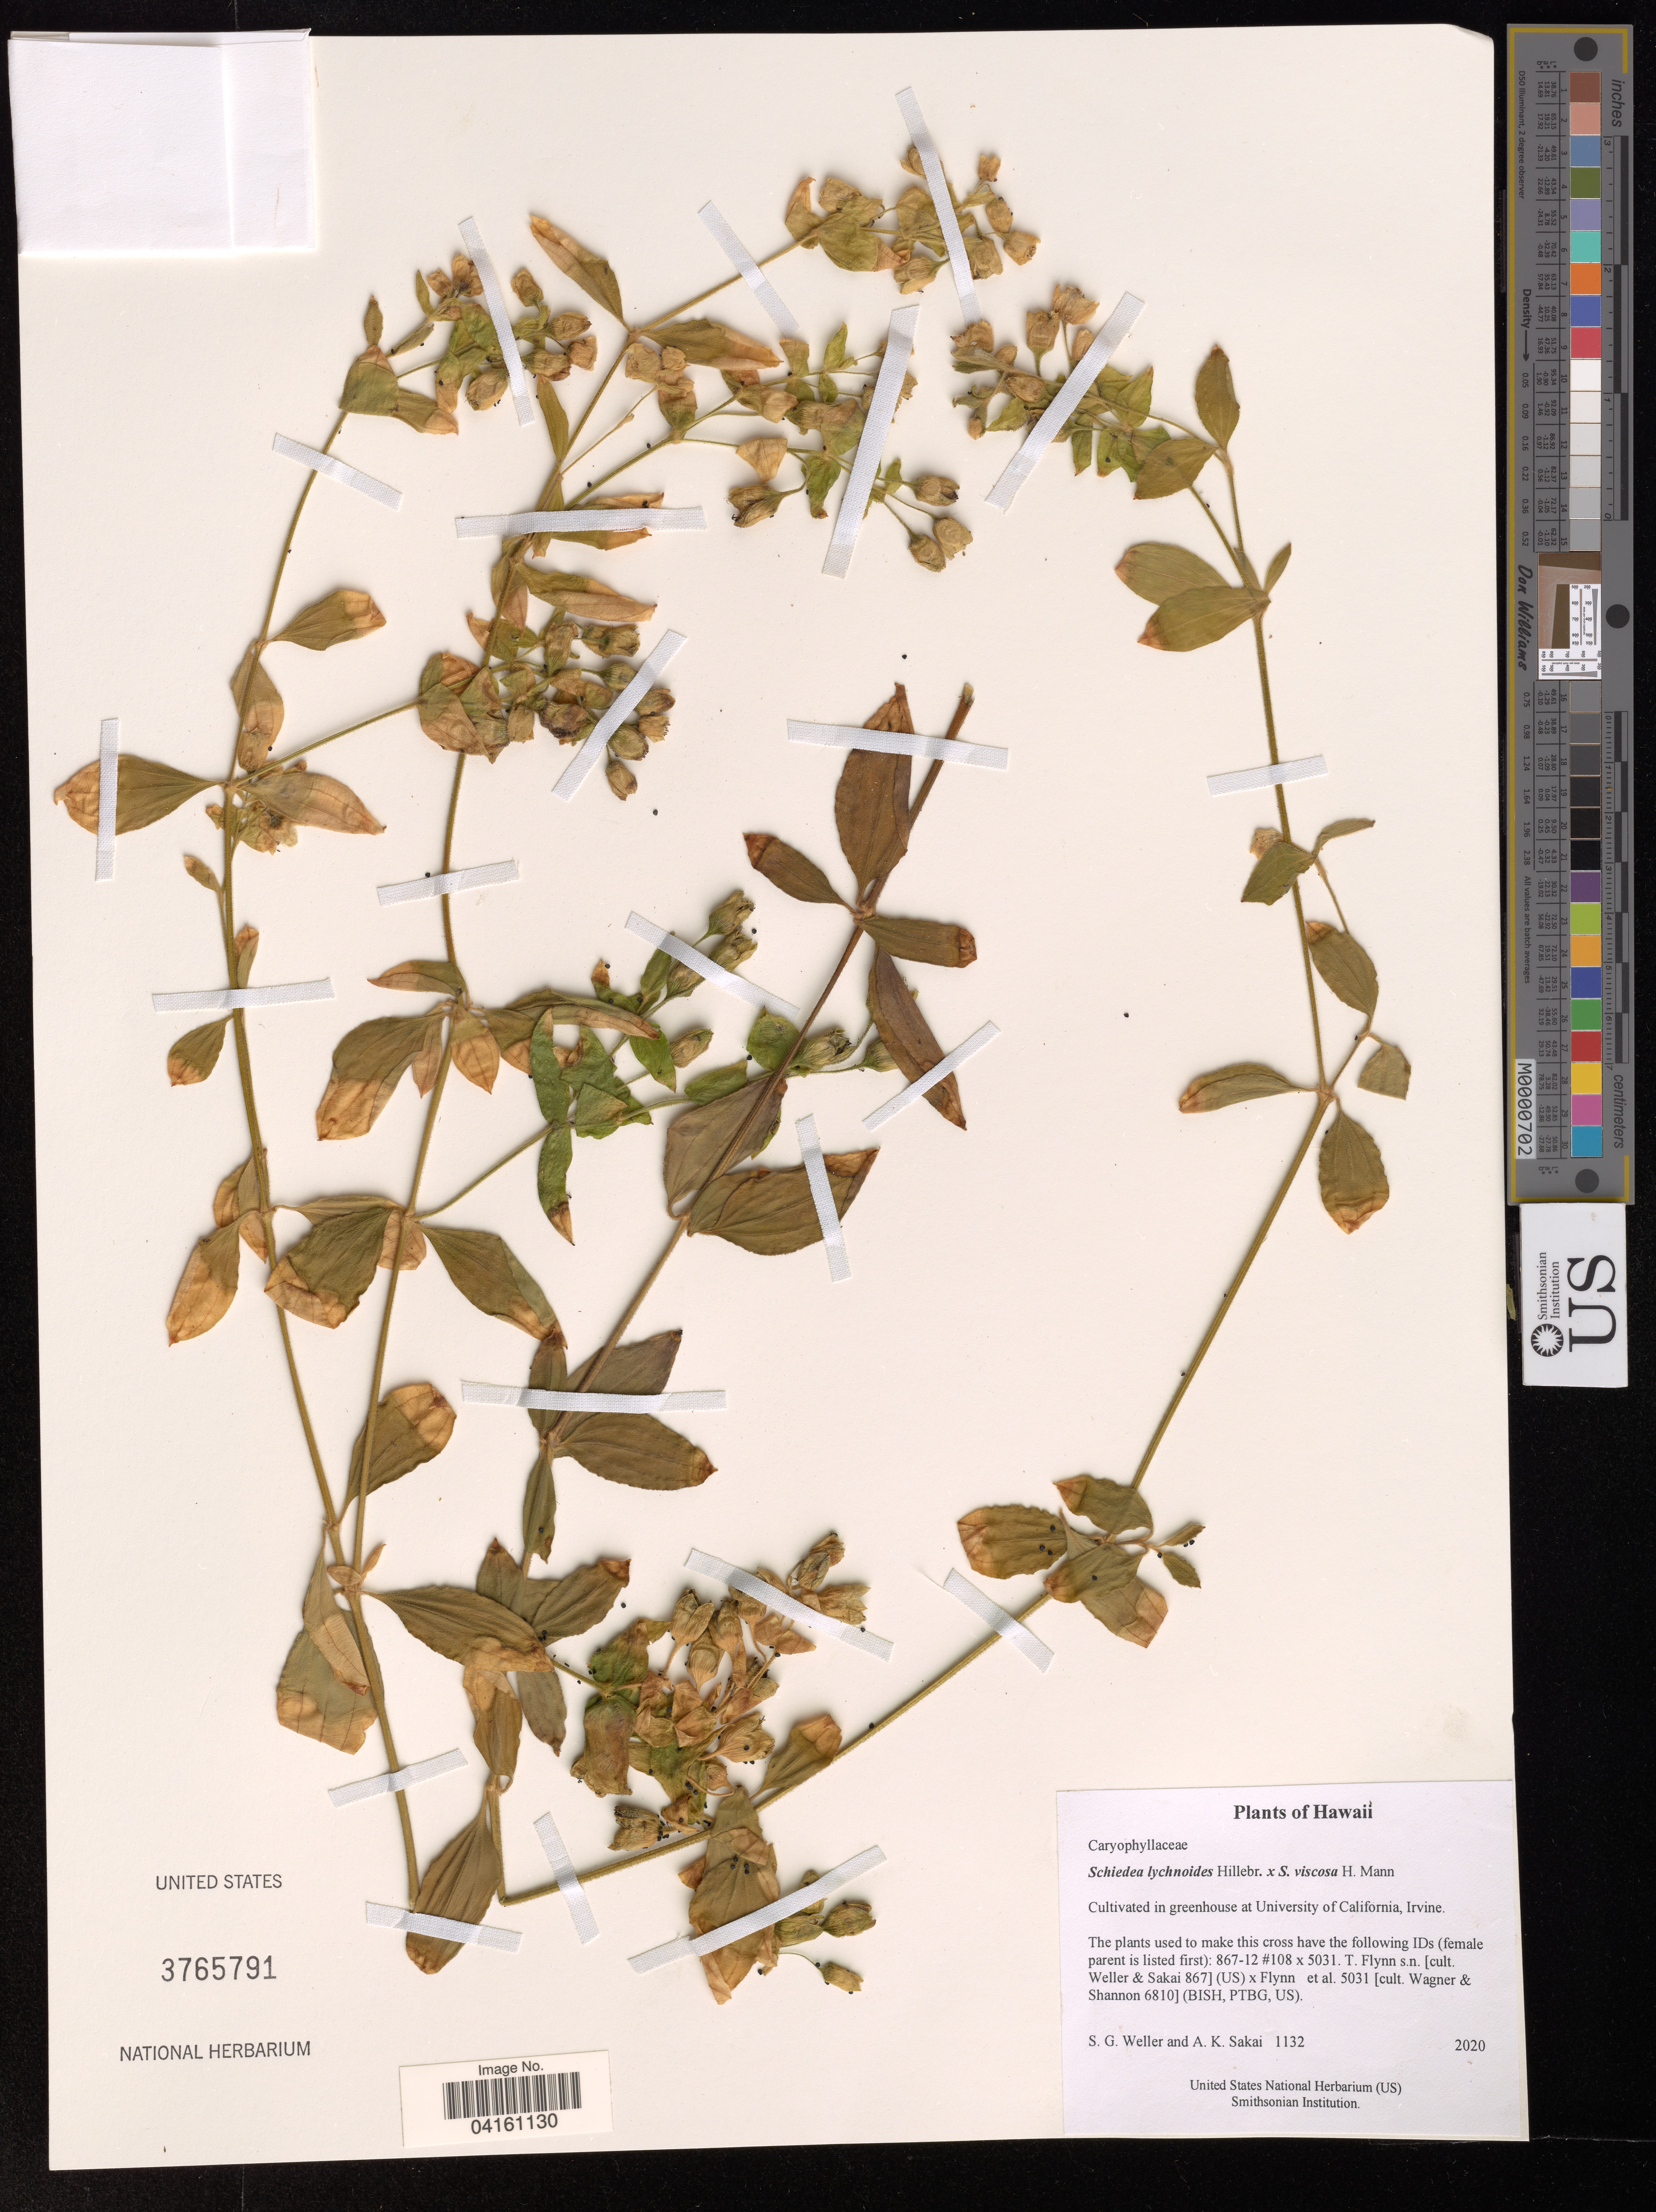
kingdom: Plantae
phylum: Tracheophyta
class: Magnoliopsida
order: Caryophyllales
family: Caryophyllaceae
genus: Schiedea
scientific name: Schiedea lychnoides x S. viscosa H. Mann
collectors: S. G. Weller & A. Sakai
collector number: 1132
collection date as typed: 2020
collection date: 2020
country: United States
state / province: California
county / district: Orange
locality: Cultivated in greenhouse at University of California, Irvine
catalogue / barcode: US 3765791